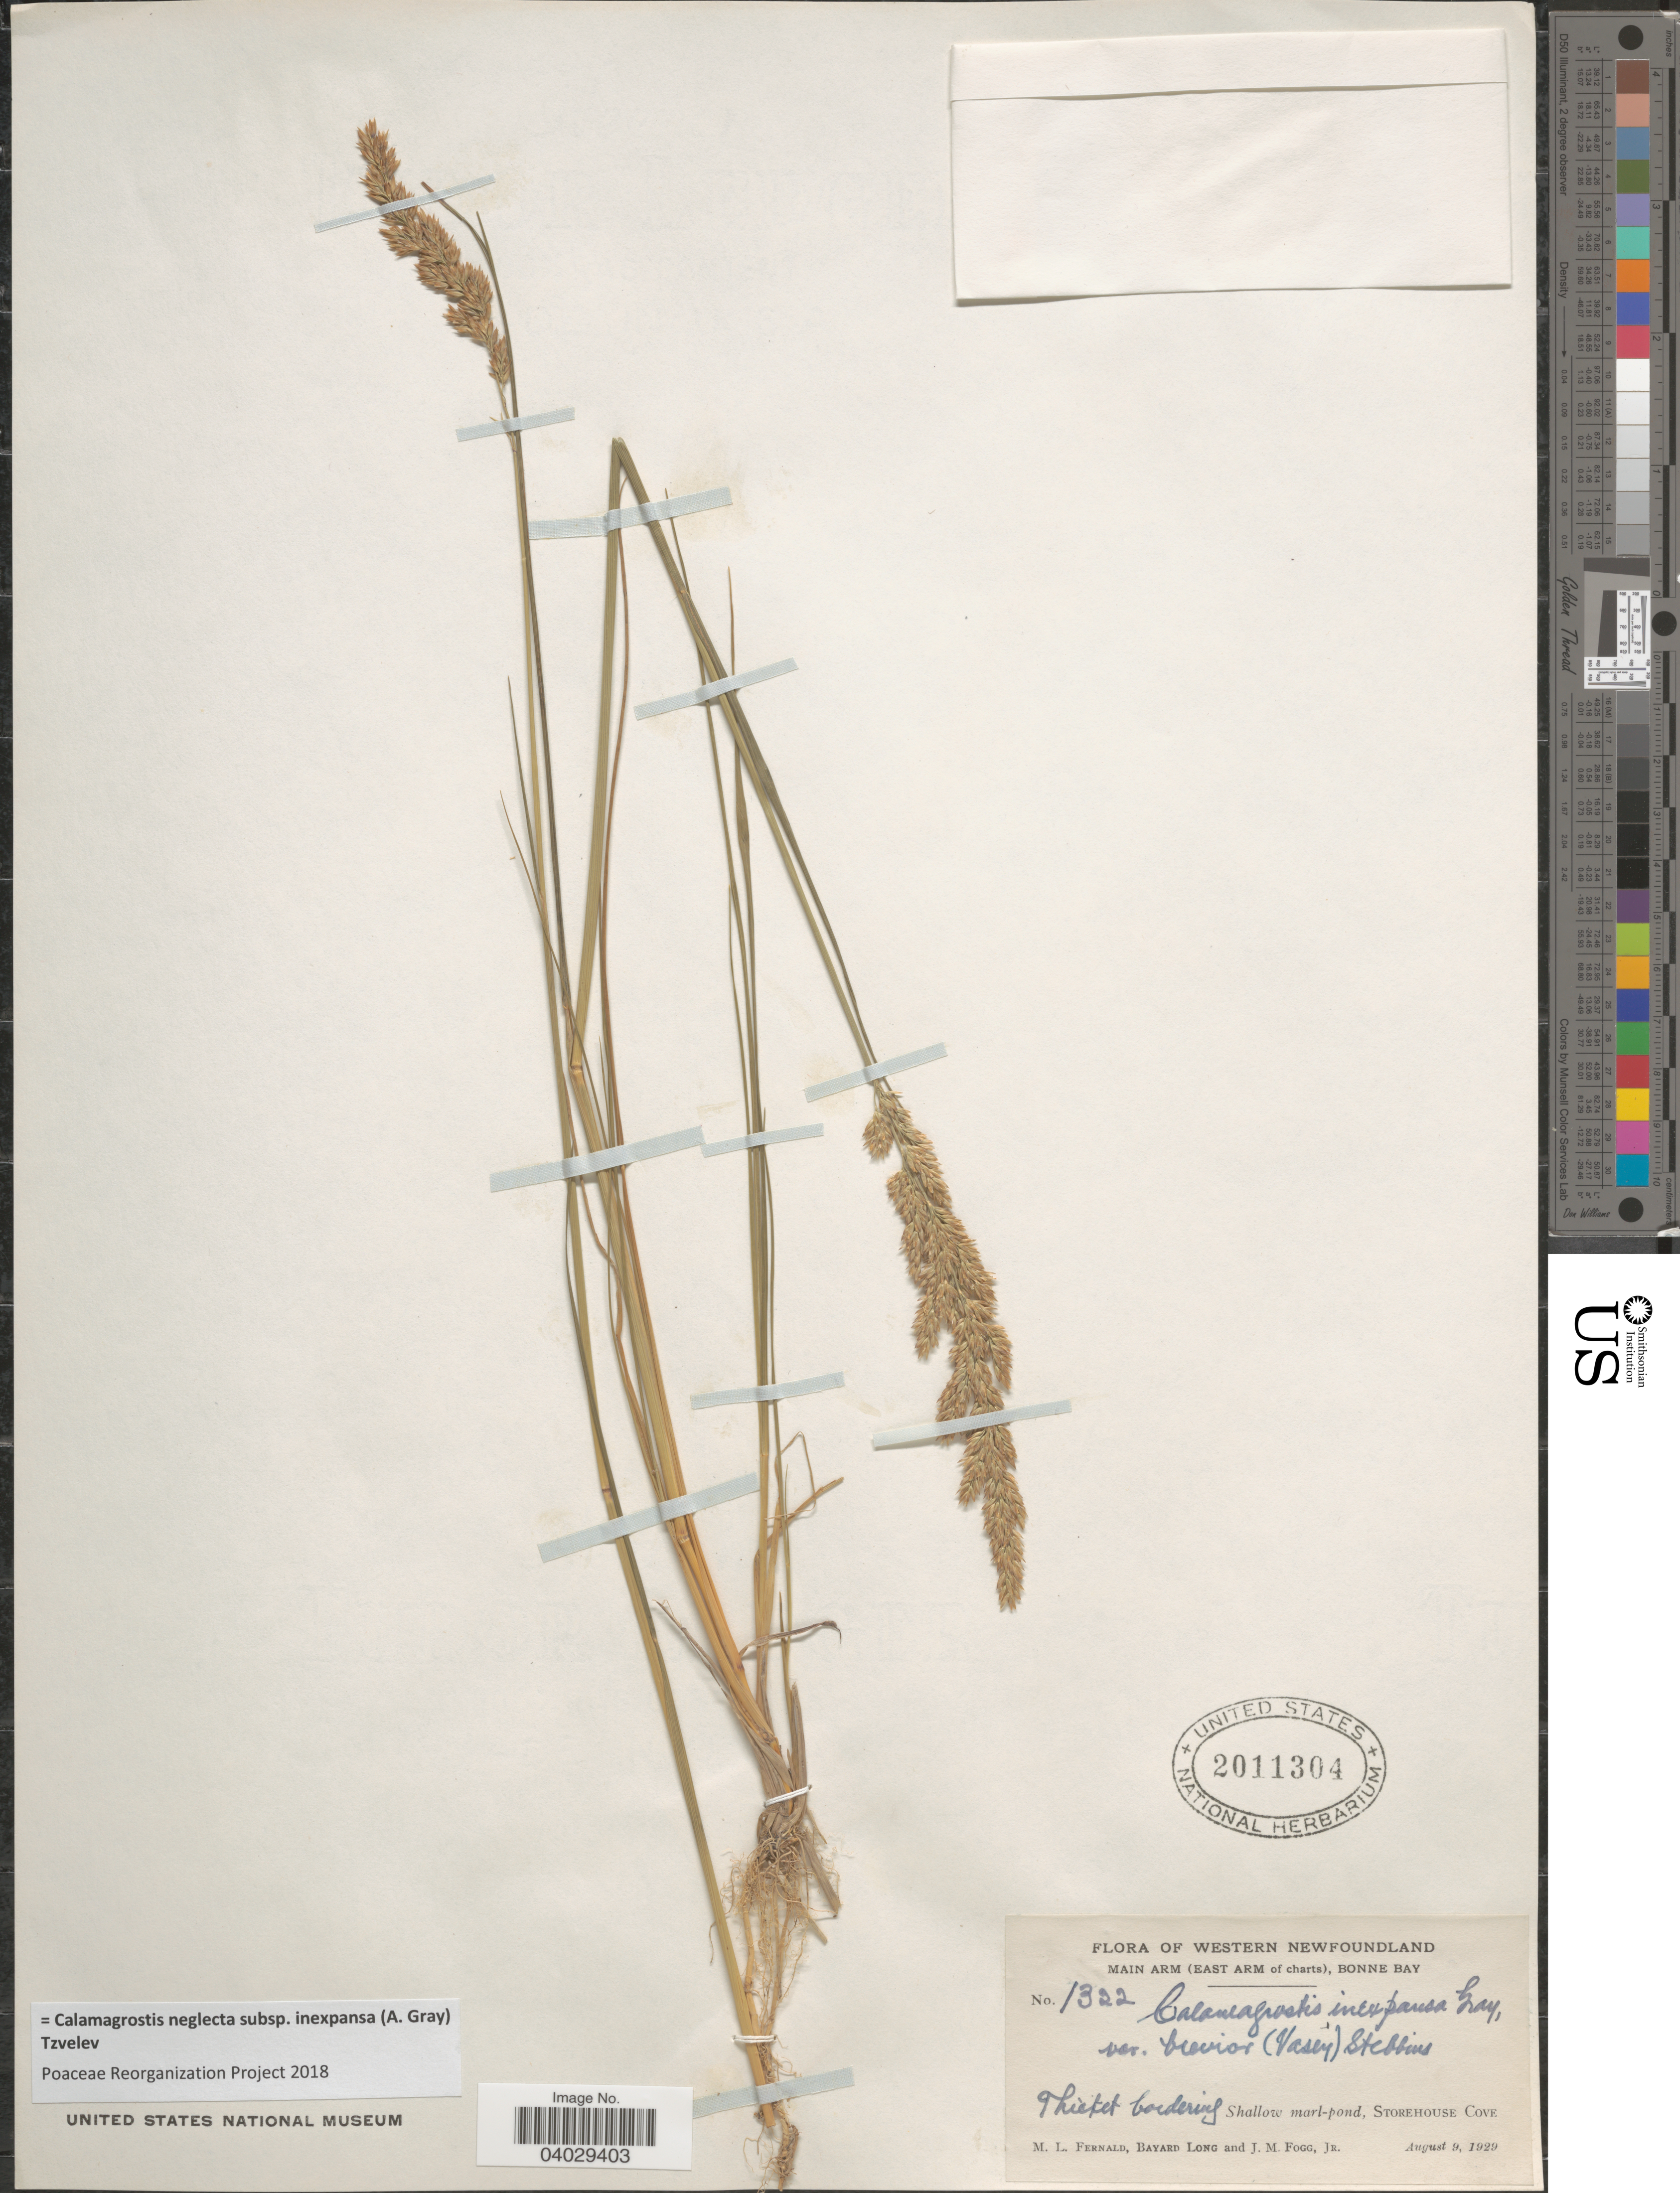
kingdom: Plantae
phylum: Tracheophyta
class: Liliopsida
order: Poales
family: Poaceae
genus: Calamagrostis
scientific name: Calamagrostis neglecta subsp. inexpansa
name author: (A. Gray) Tzvelev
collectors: M. L. Fernald, B. Long & J. Fogg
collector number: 1322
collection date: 1929-08-09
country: Canada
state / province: Newfoundland and Labrador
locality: Western Newfoundland. Main Arm (east Arm of charts), Bonne Bay. Thicket bordering. Shallow marl-pond, Storehouse Cove.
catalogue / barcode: US 2011304